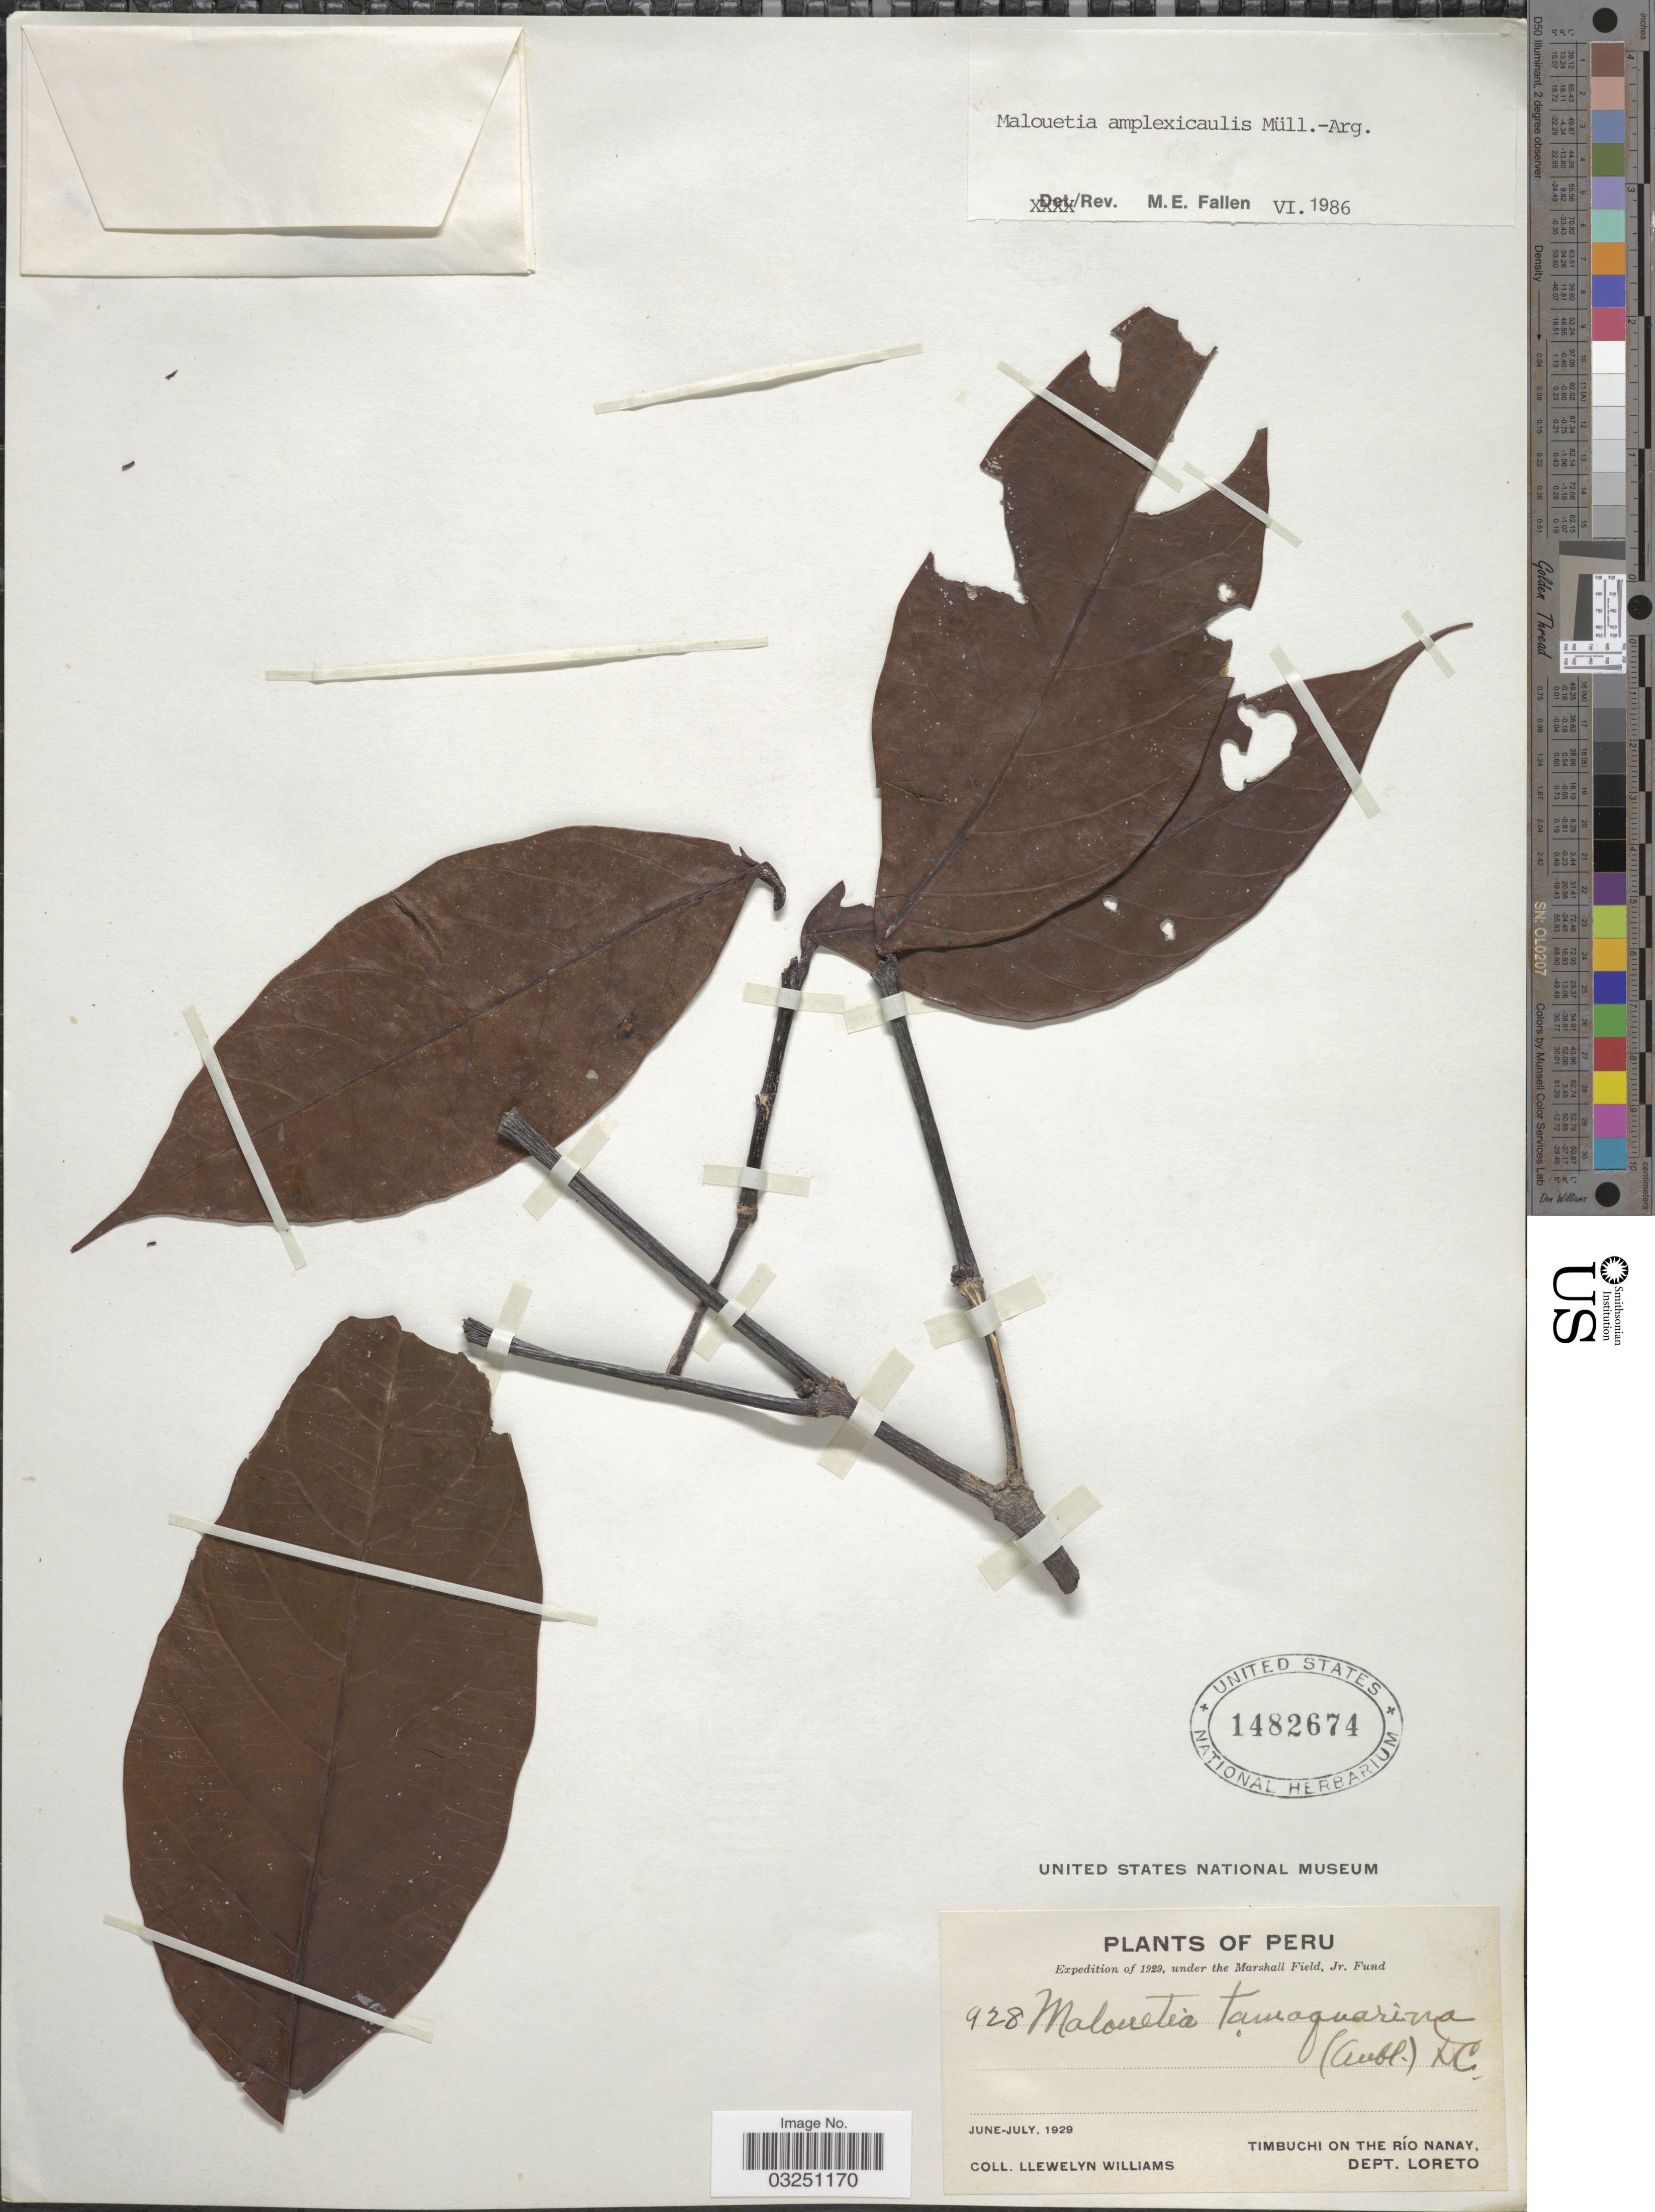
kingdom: Plantae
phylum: Tracheophyta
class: Magnoliopsida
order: Gentianales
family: Apocynaceae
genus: Malouetia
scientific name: Malouetia amplexicaulis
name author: Spruce ex Müll. Arg.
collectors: Ll. Williams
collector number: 928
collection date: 1929-06/1929-07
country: Peru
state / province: Loreto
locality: Timbuchi on the Río Nanay, Dept. Loreto.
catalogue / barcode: US 1482674